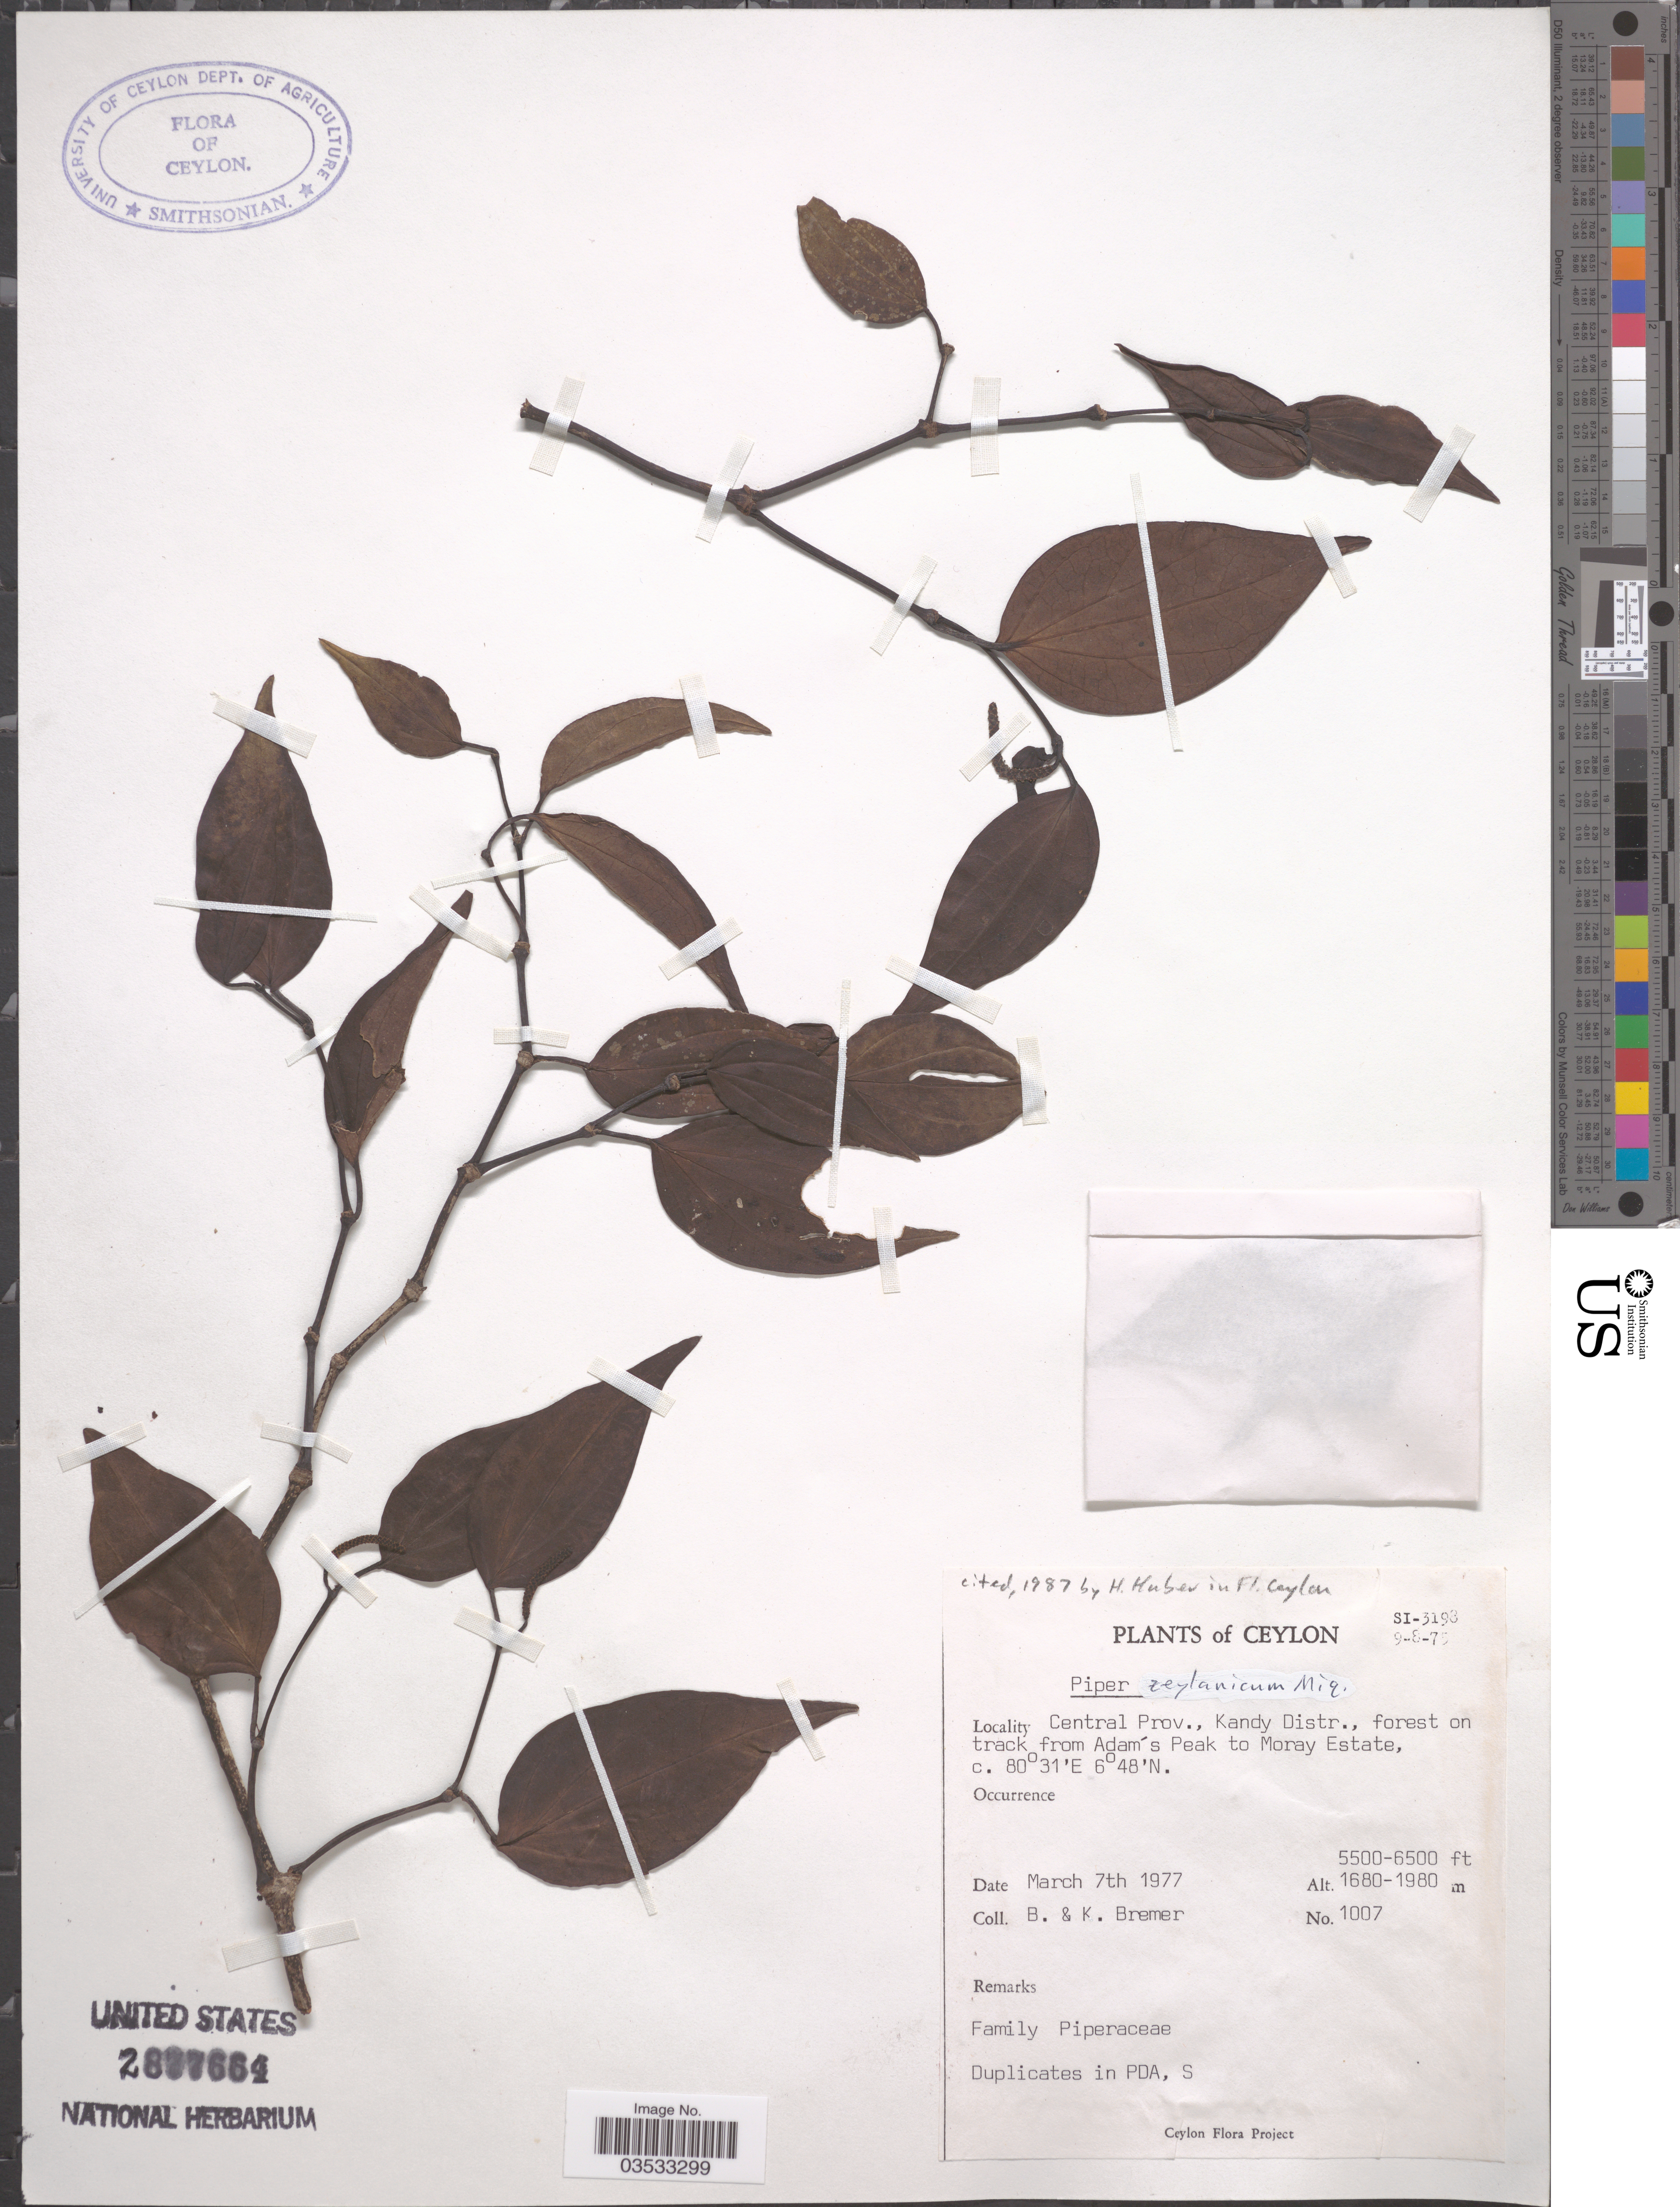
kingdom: Plantae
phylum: Tracheophyta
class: Magnoliopsida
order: Piperales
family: Piperaceae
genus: Piper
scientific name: Piper zeylanicum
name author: Miq.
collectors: B. Bremer & K. Bremer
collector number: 1007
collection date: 1977-03-07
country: Sri Lanka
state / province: Central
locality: Ceylon. Kandy Distr., forest on track from Adam's Peak to Moray Estate.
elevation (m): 1680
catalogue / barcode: US 2877664